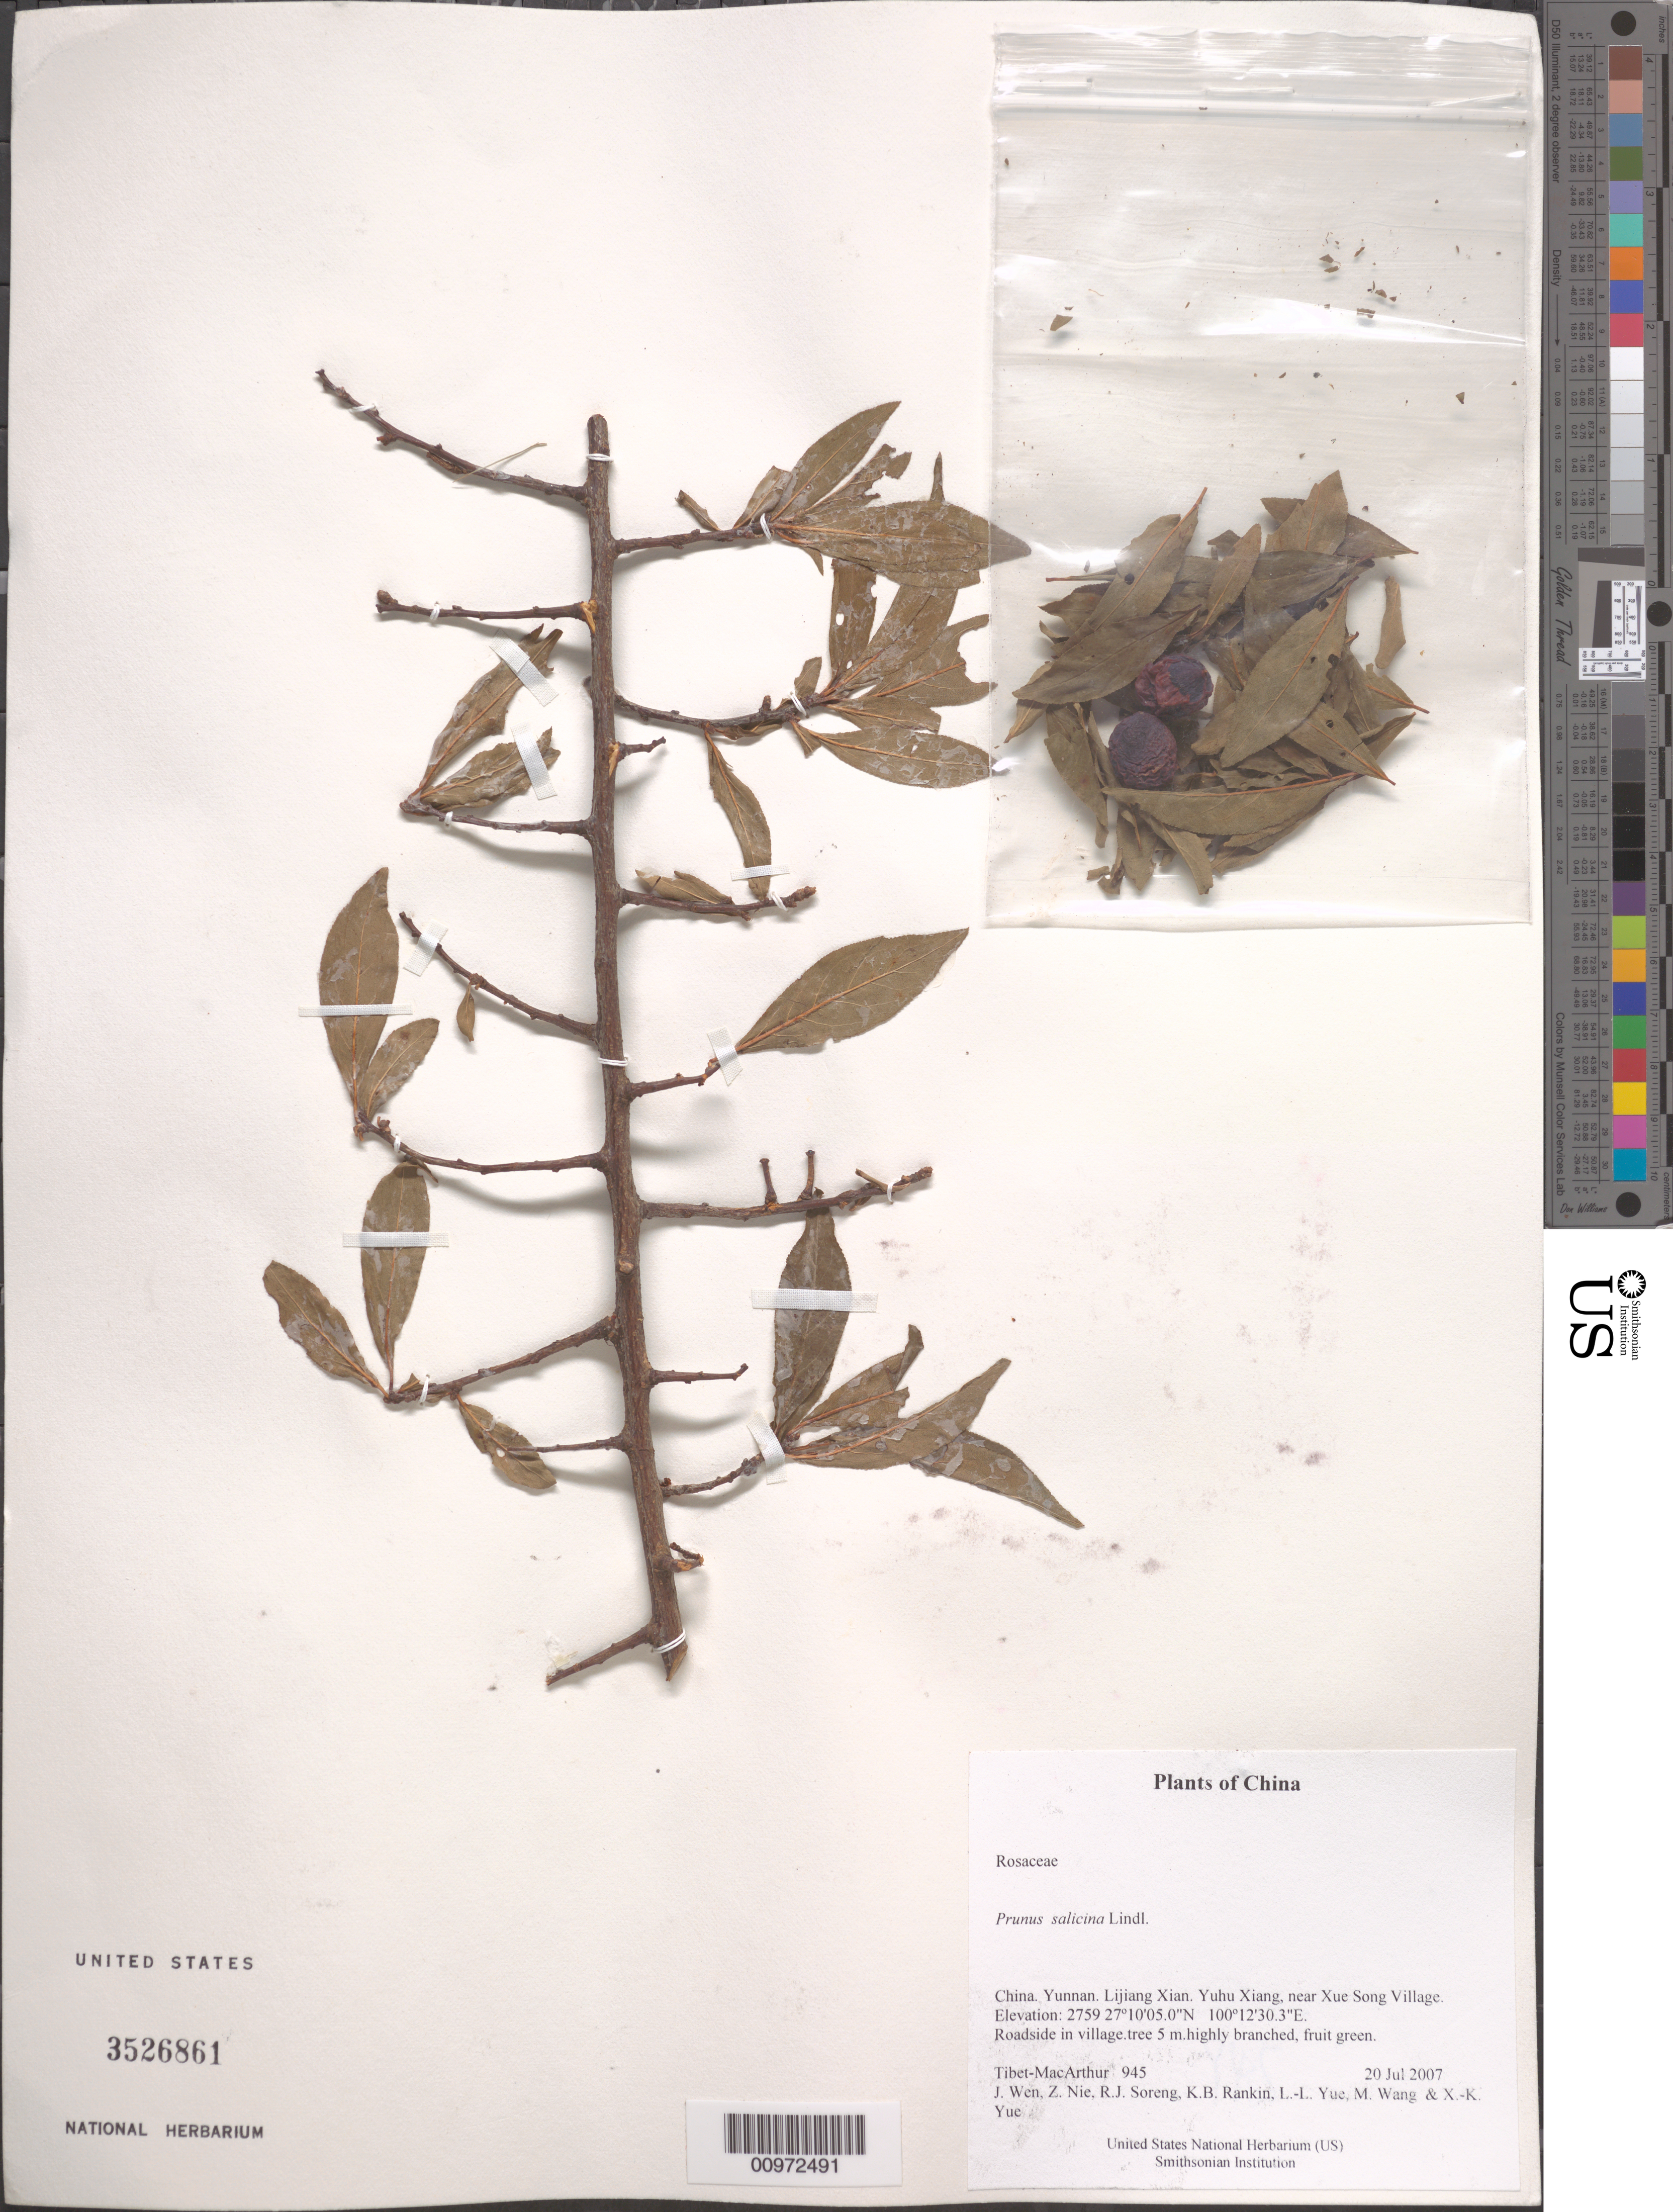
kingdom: Plantae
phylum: Tracheophyta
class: Magnoliopsida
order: Rosales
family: Rosaceae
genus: Prunus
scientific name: Prunus salicina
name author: Lindl.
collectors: Tibet-MacArthur, J. Wen, Z. Nie, R. J. Soreng, K. Rankin, L. Yue, M. Wang & X. Yue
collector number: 945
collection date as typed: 20 Jul 2007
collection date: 2007-07-20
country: China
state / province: Yunnan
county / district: Lijiang Xian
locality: Yuhu Xiang, near Xue Song Village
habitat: Roadside in village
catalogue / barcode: US 3526861